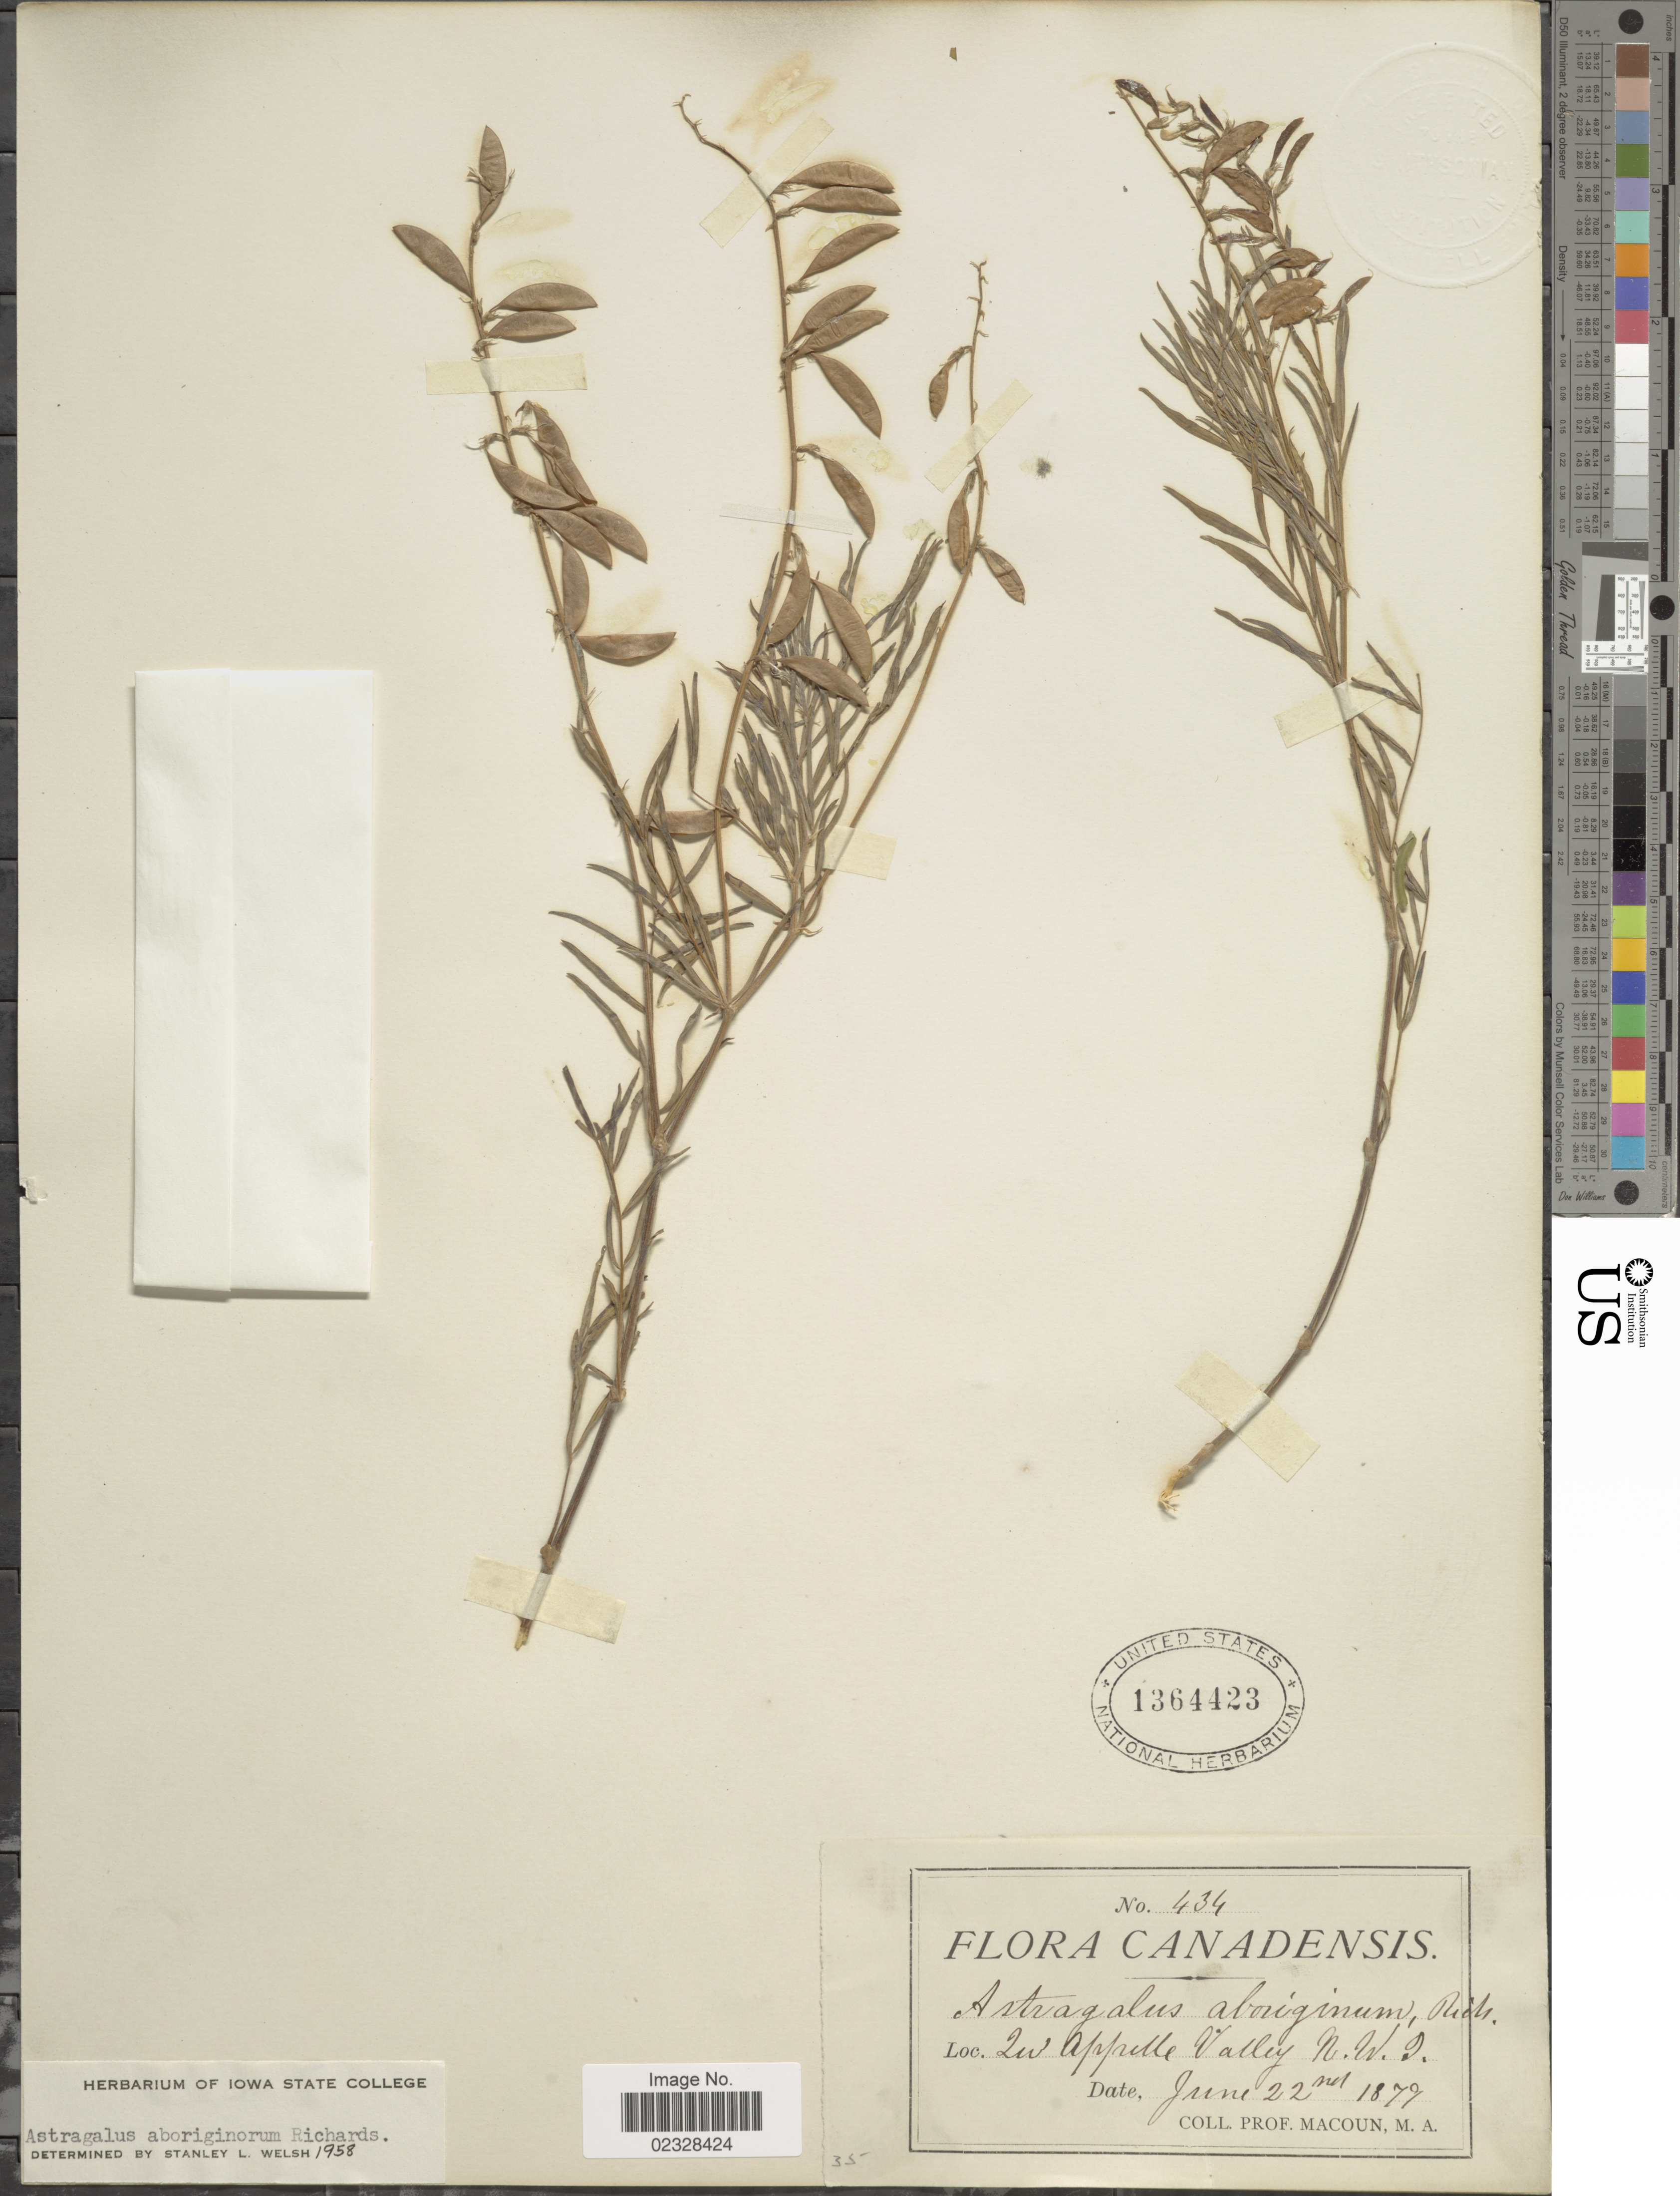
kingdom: Plantae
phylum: Tracheophyta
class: Magnoliopsida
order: Fabales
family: Fabaceae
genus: Astragalus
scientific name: Astragalus aboriginum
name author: Richardson ex Spreng.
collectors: -- Macoun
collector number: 434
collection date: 1879-06-22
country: Canada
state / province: Northwest Territories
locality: Qu'Appelle Valley, N.W.T.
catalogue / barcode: US 1364423